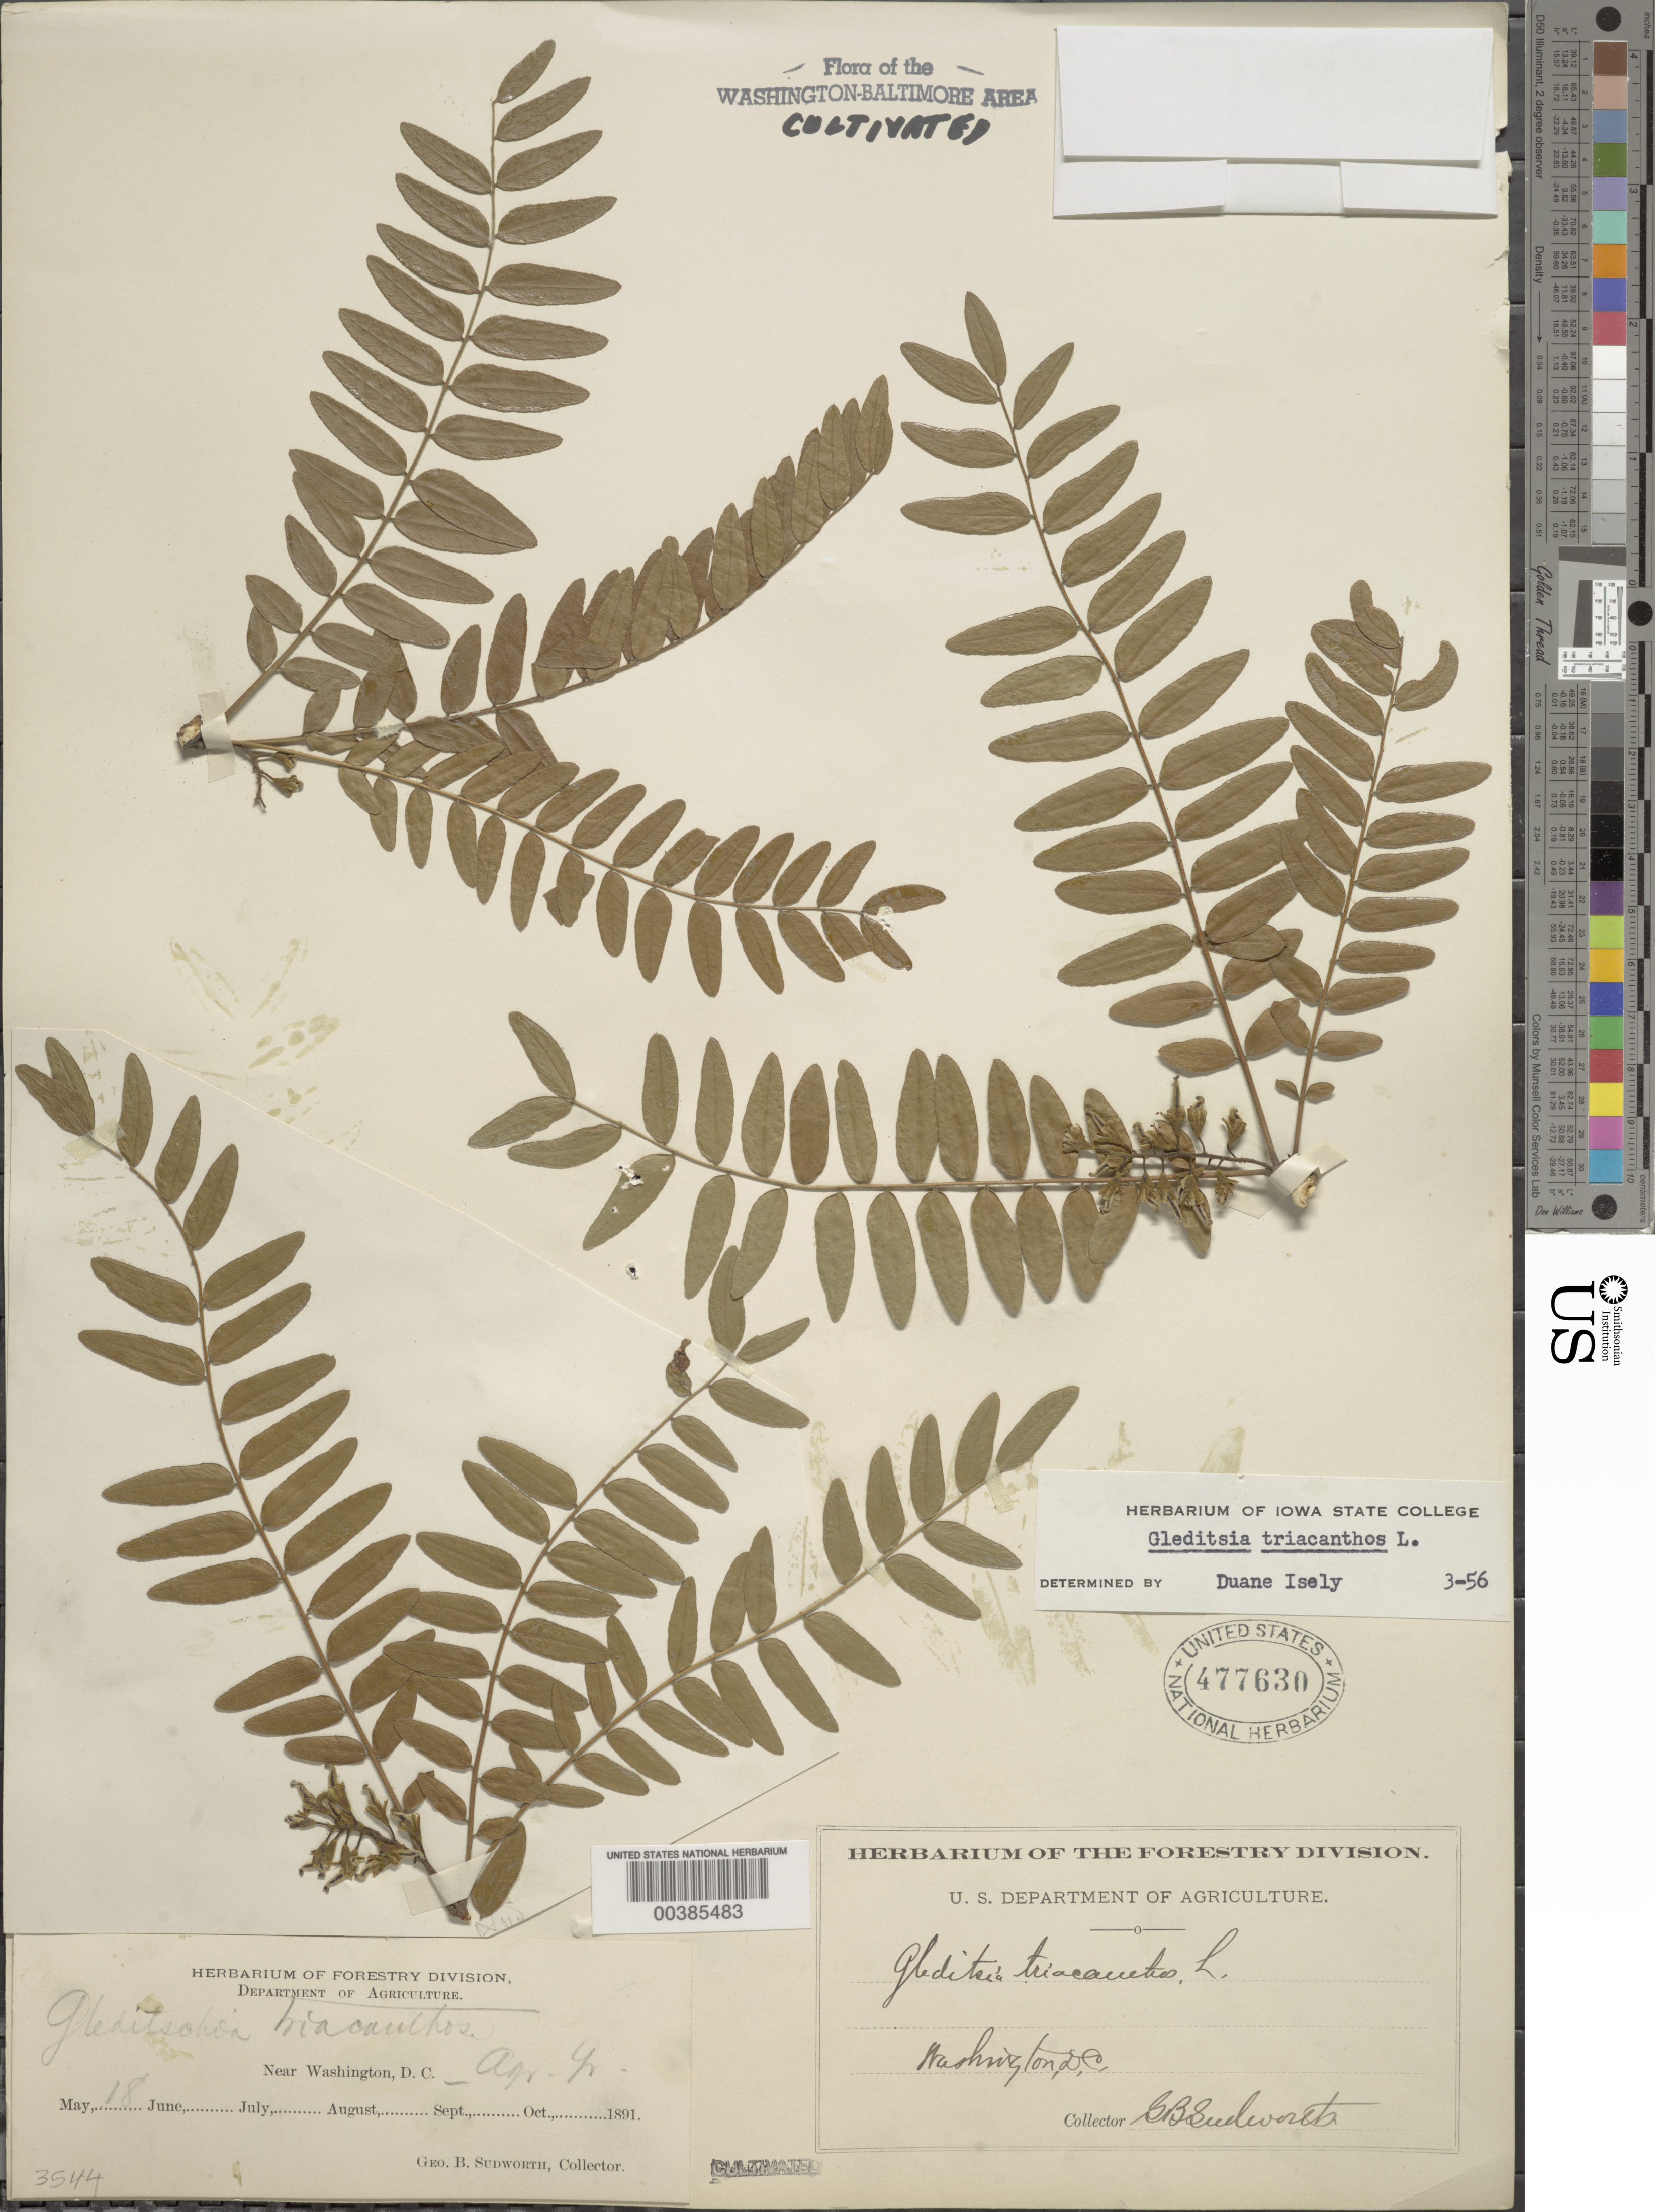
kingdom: Plantae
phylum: Tracheophyta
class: Magnoliopsida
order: Fabales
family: Fabaceae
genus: Gleditsia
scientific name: Gleditsia triacanthos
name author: L.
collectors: G. B. Sudworth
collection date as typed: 18 May 1891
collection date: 1891-05-18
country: United States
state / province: District of Columbia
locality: Washington DC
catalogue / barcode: US 477630